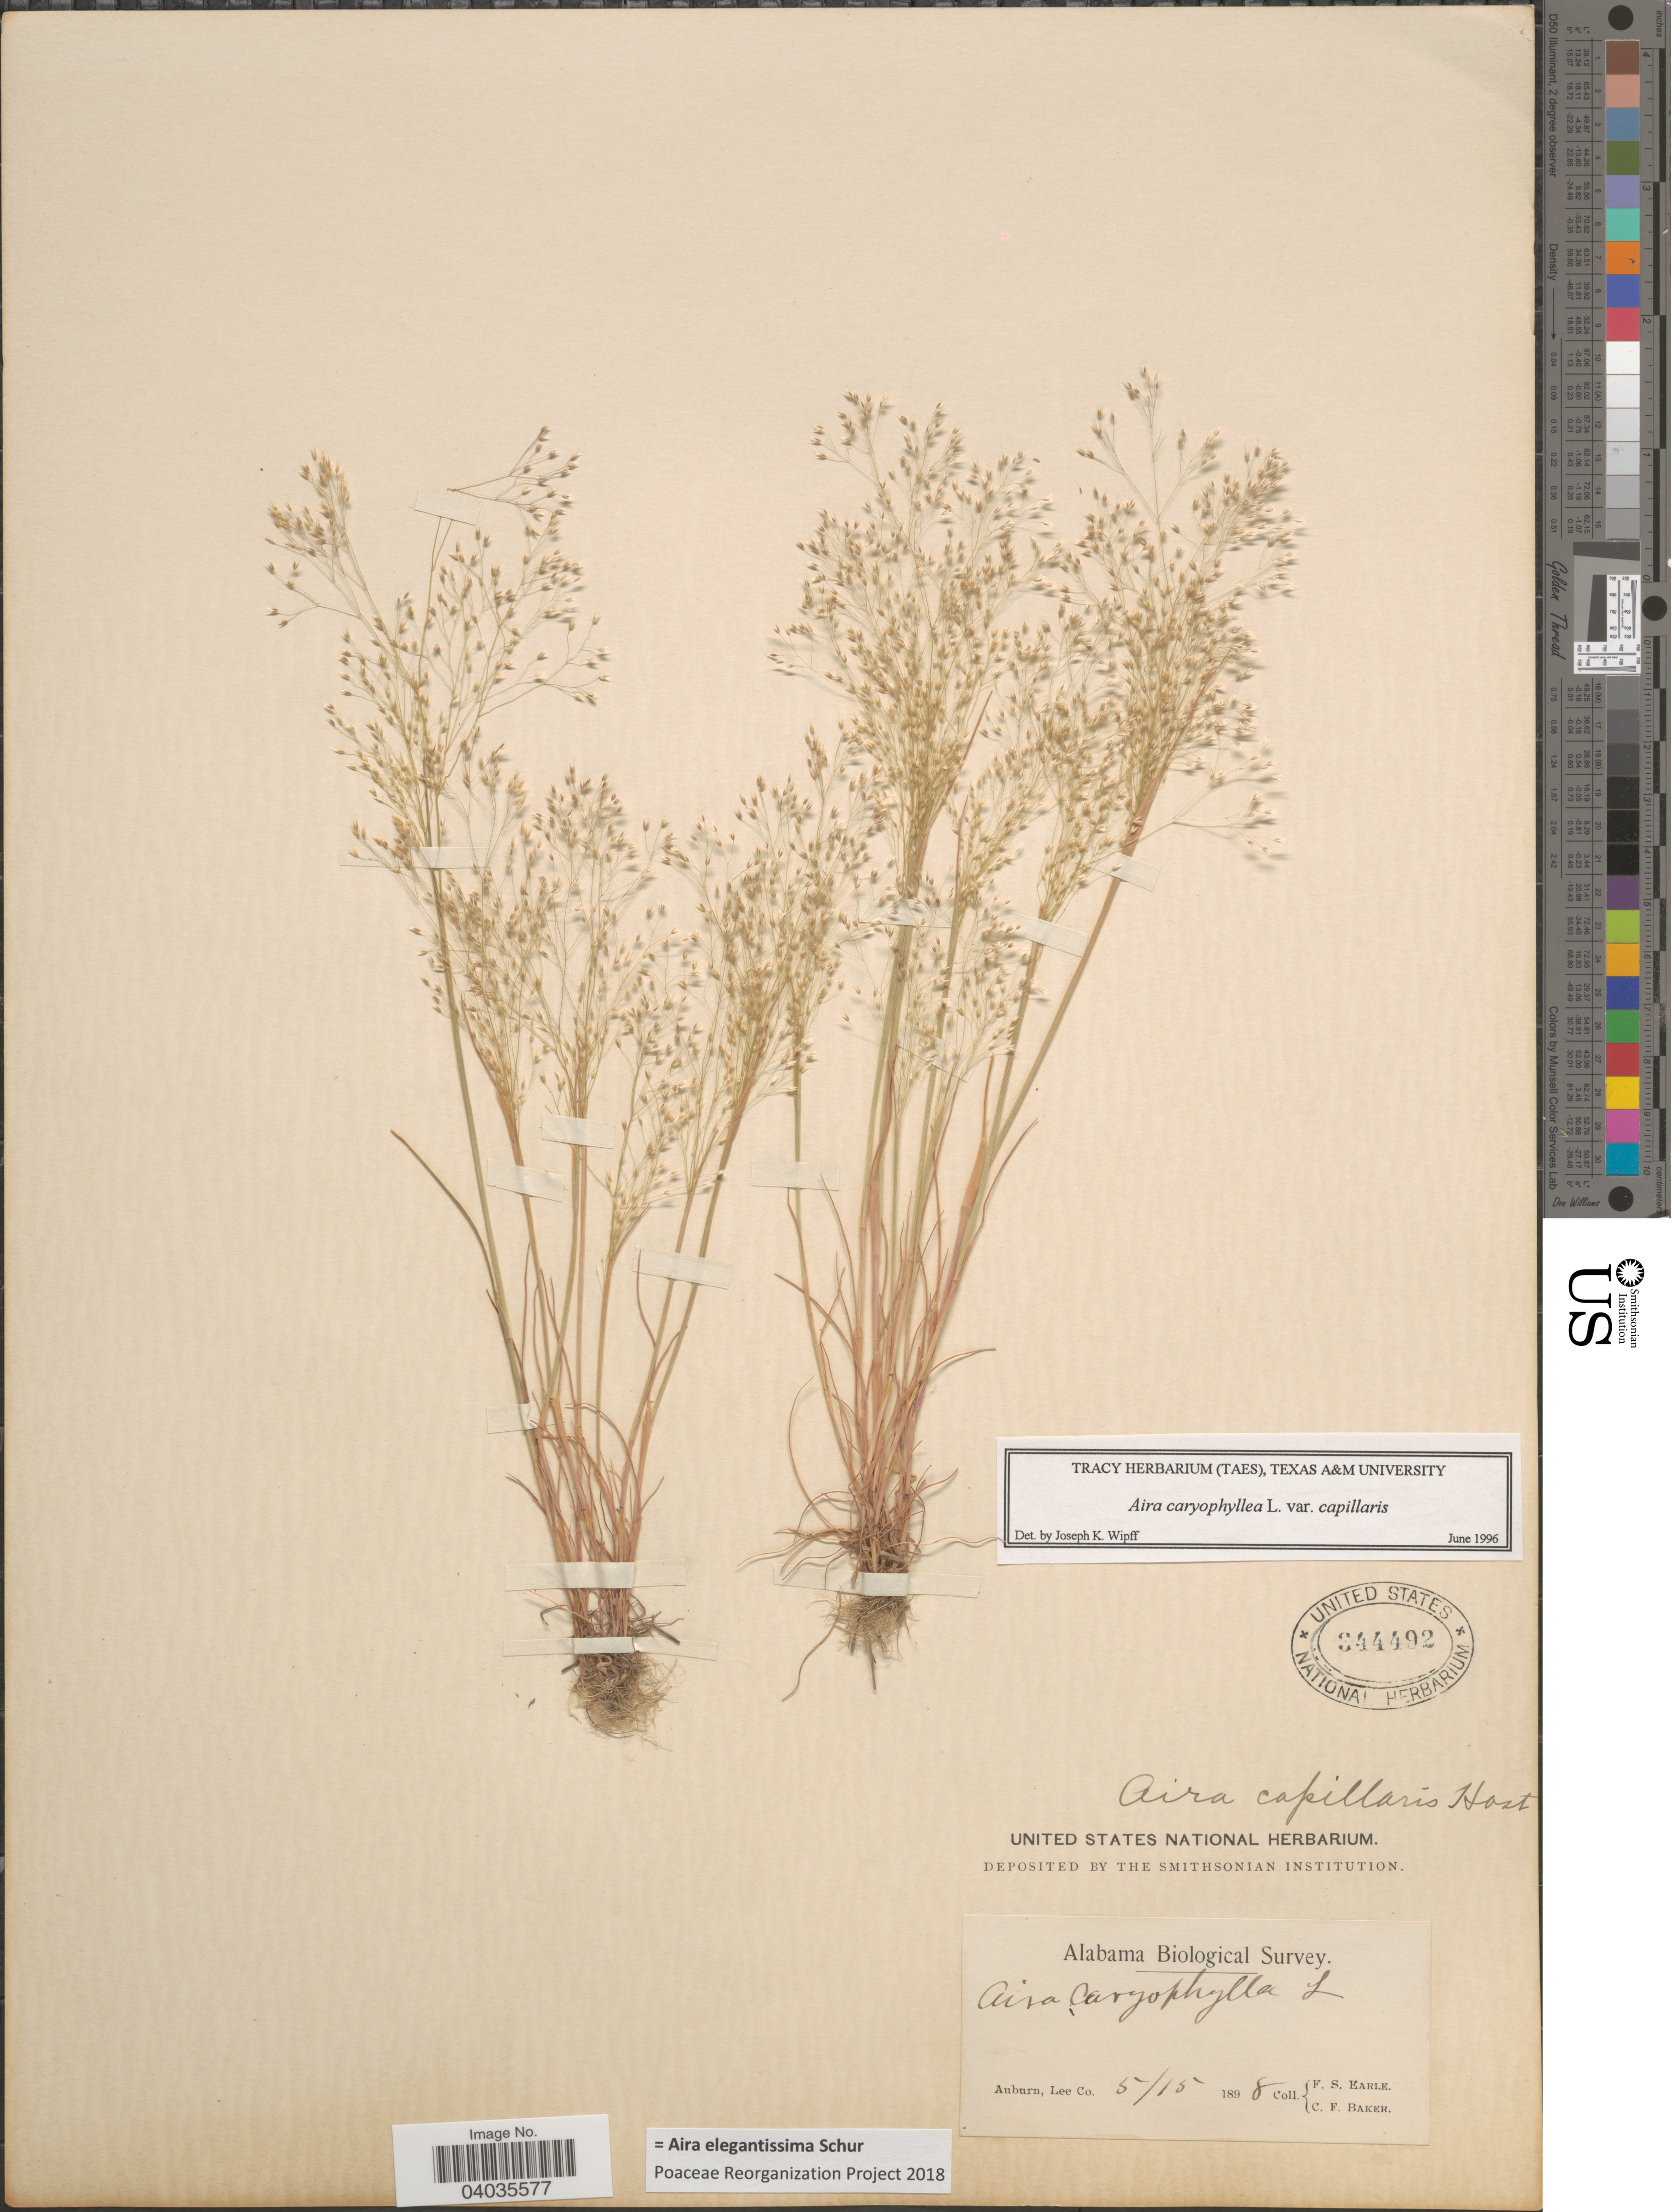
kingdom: Plantae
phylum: Tracheophyta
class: Liliopsida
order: Poales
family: Poaceae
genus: Aira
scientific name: Aira elegantissima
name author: Schur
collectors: F. S. Earle & C. F. Baker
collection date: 1898-05-15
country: United States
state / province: Alabama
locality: Auburn, Lee Co.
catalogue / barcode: US 344492